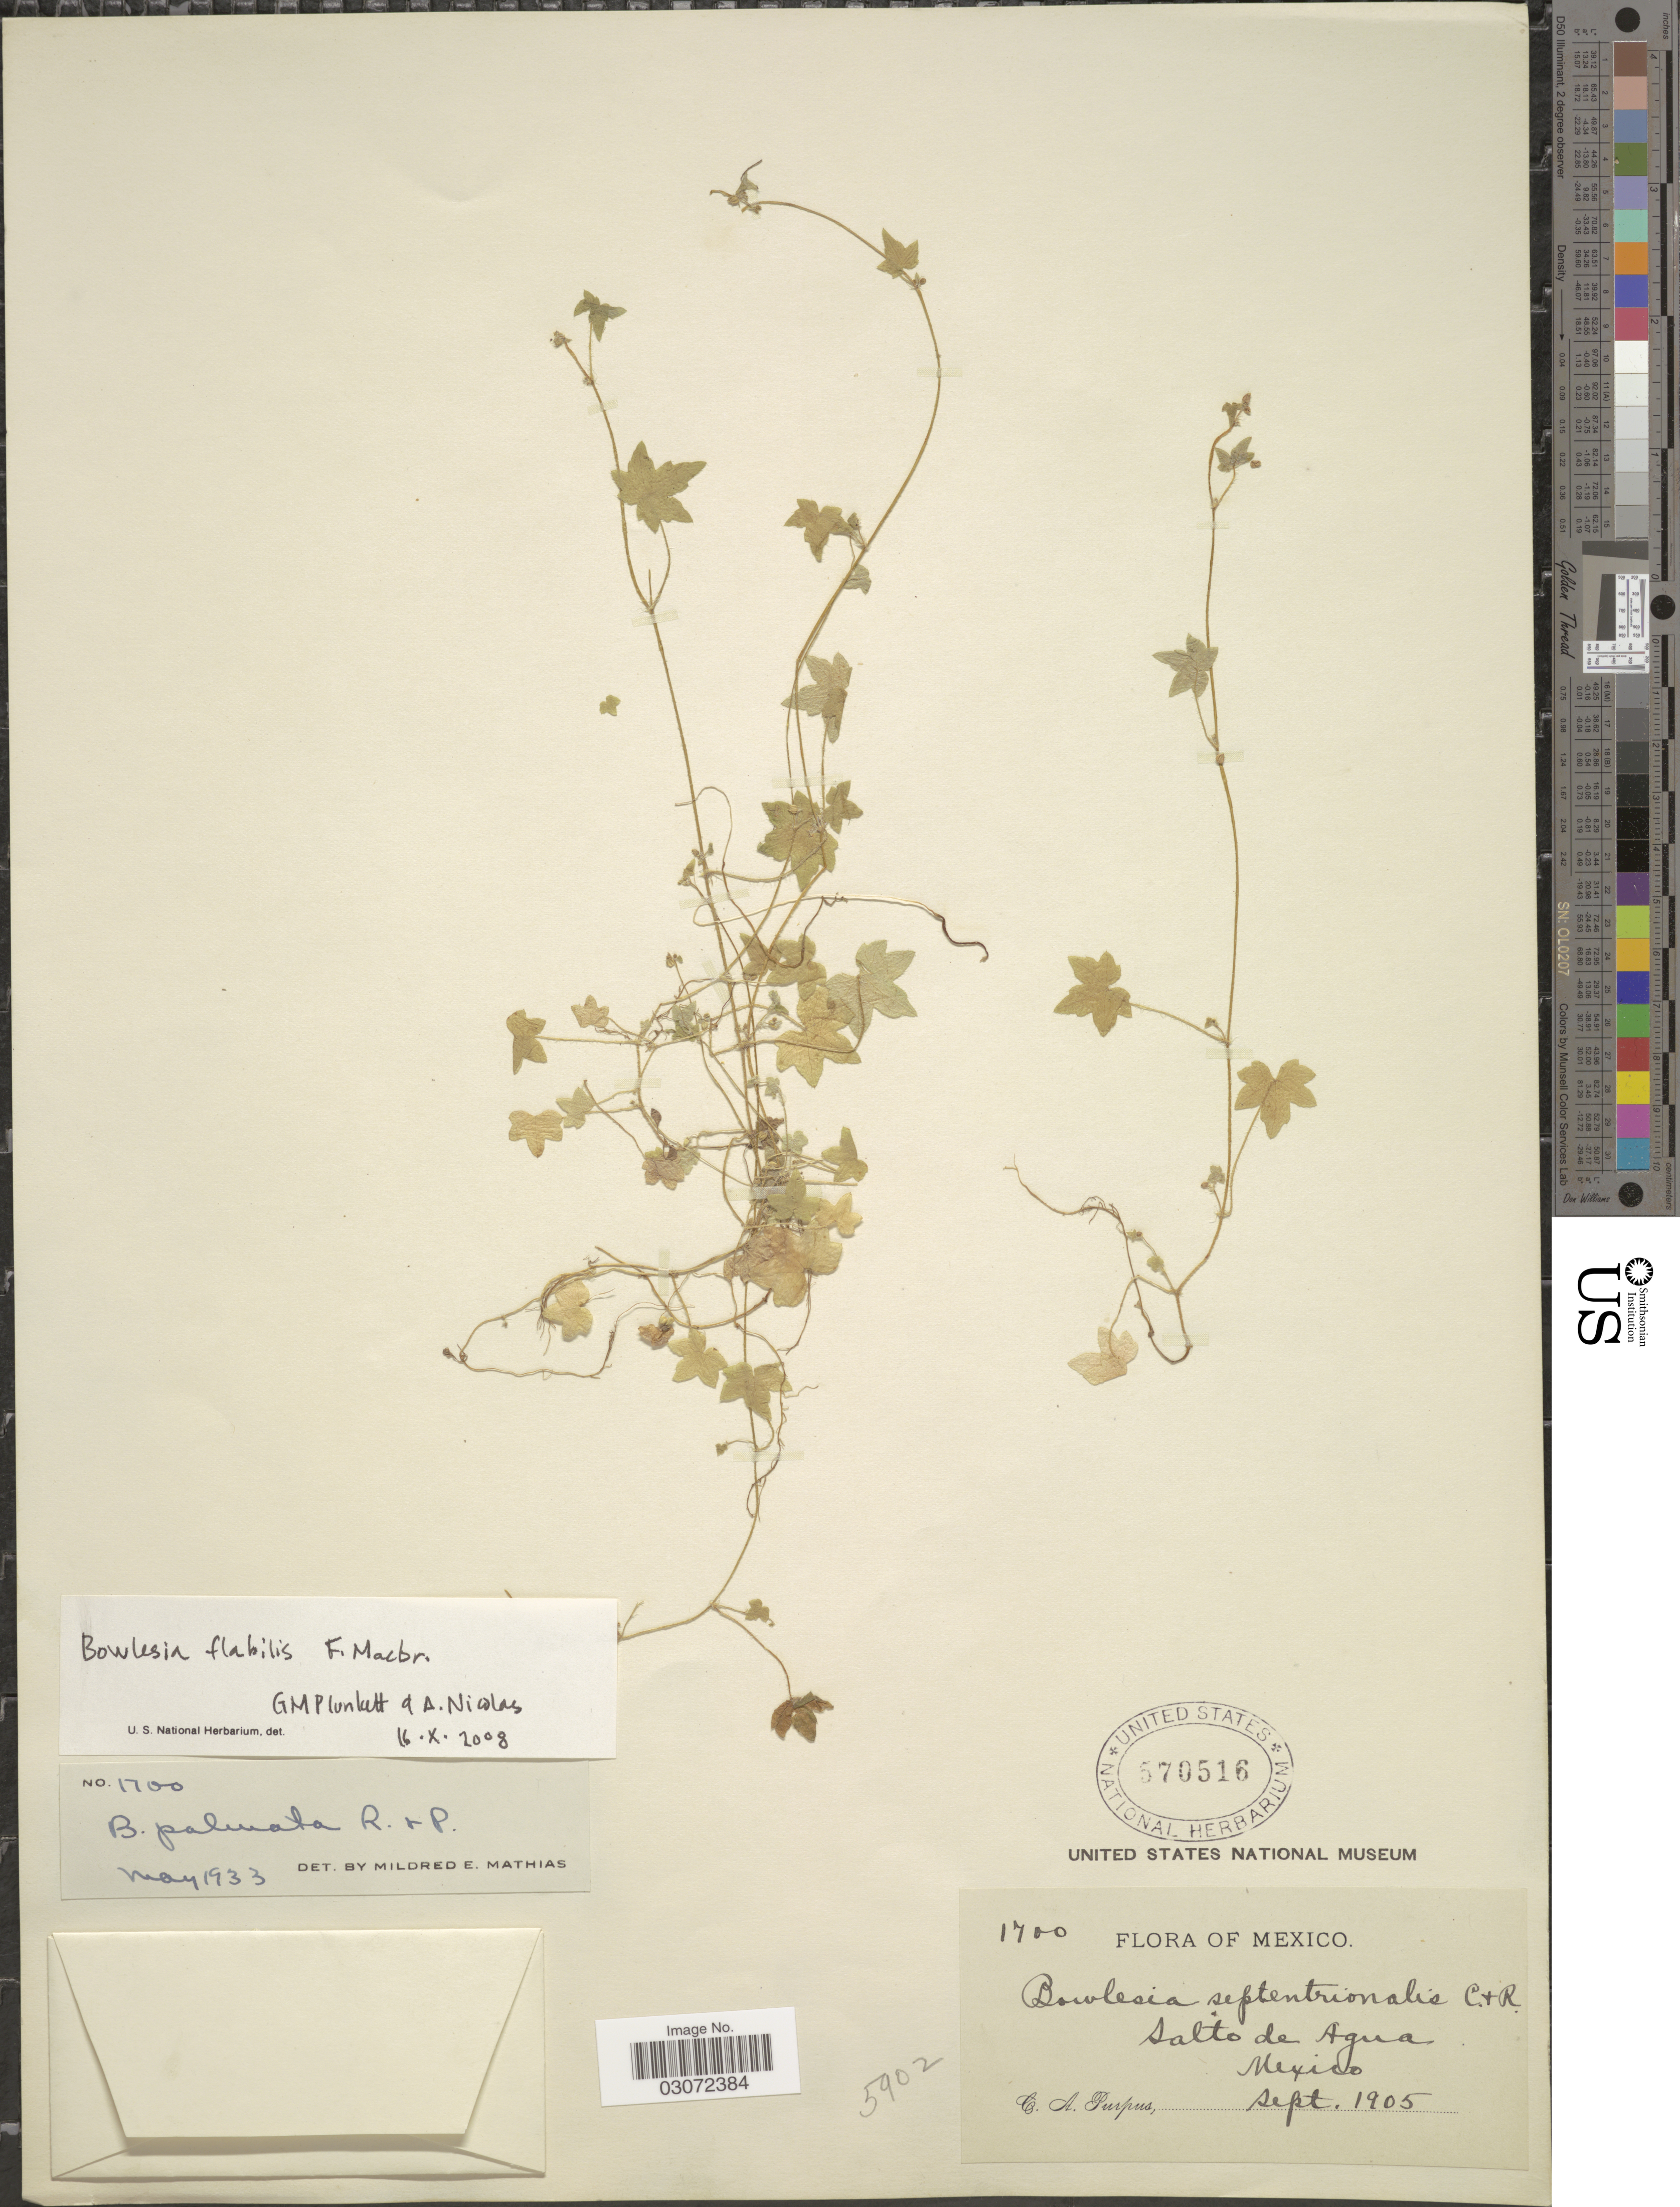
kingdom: Plantae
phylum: Tracheophyta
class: Magnoliopsida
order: Apiales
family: Apiaceae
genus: Bowlesia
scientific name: Bowlesia flabilis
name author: J.F. Macbr.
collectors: C. A. Purpus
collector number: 1700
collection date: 1905-09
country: Mexico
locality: Salto de Agua.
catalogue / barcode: US 570516